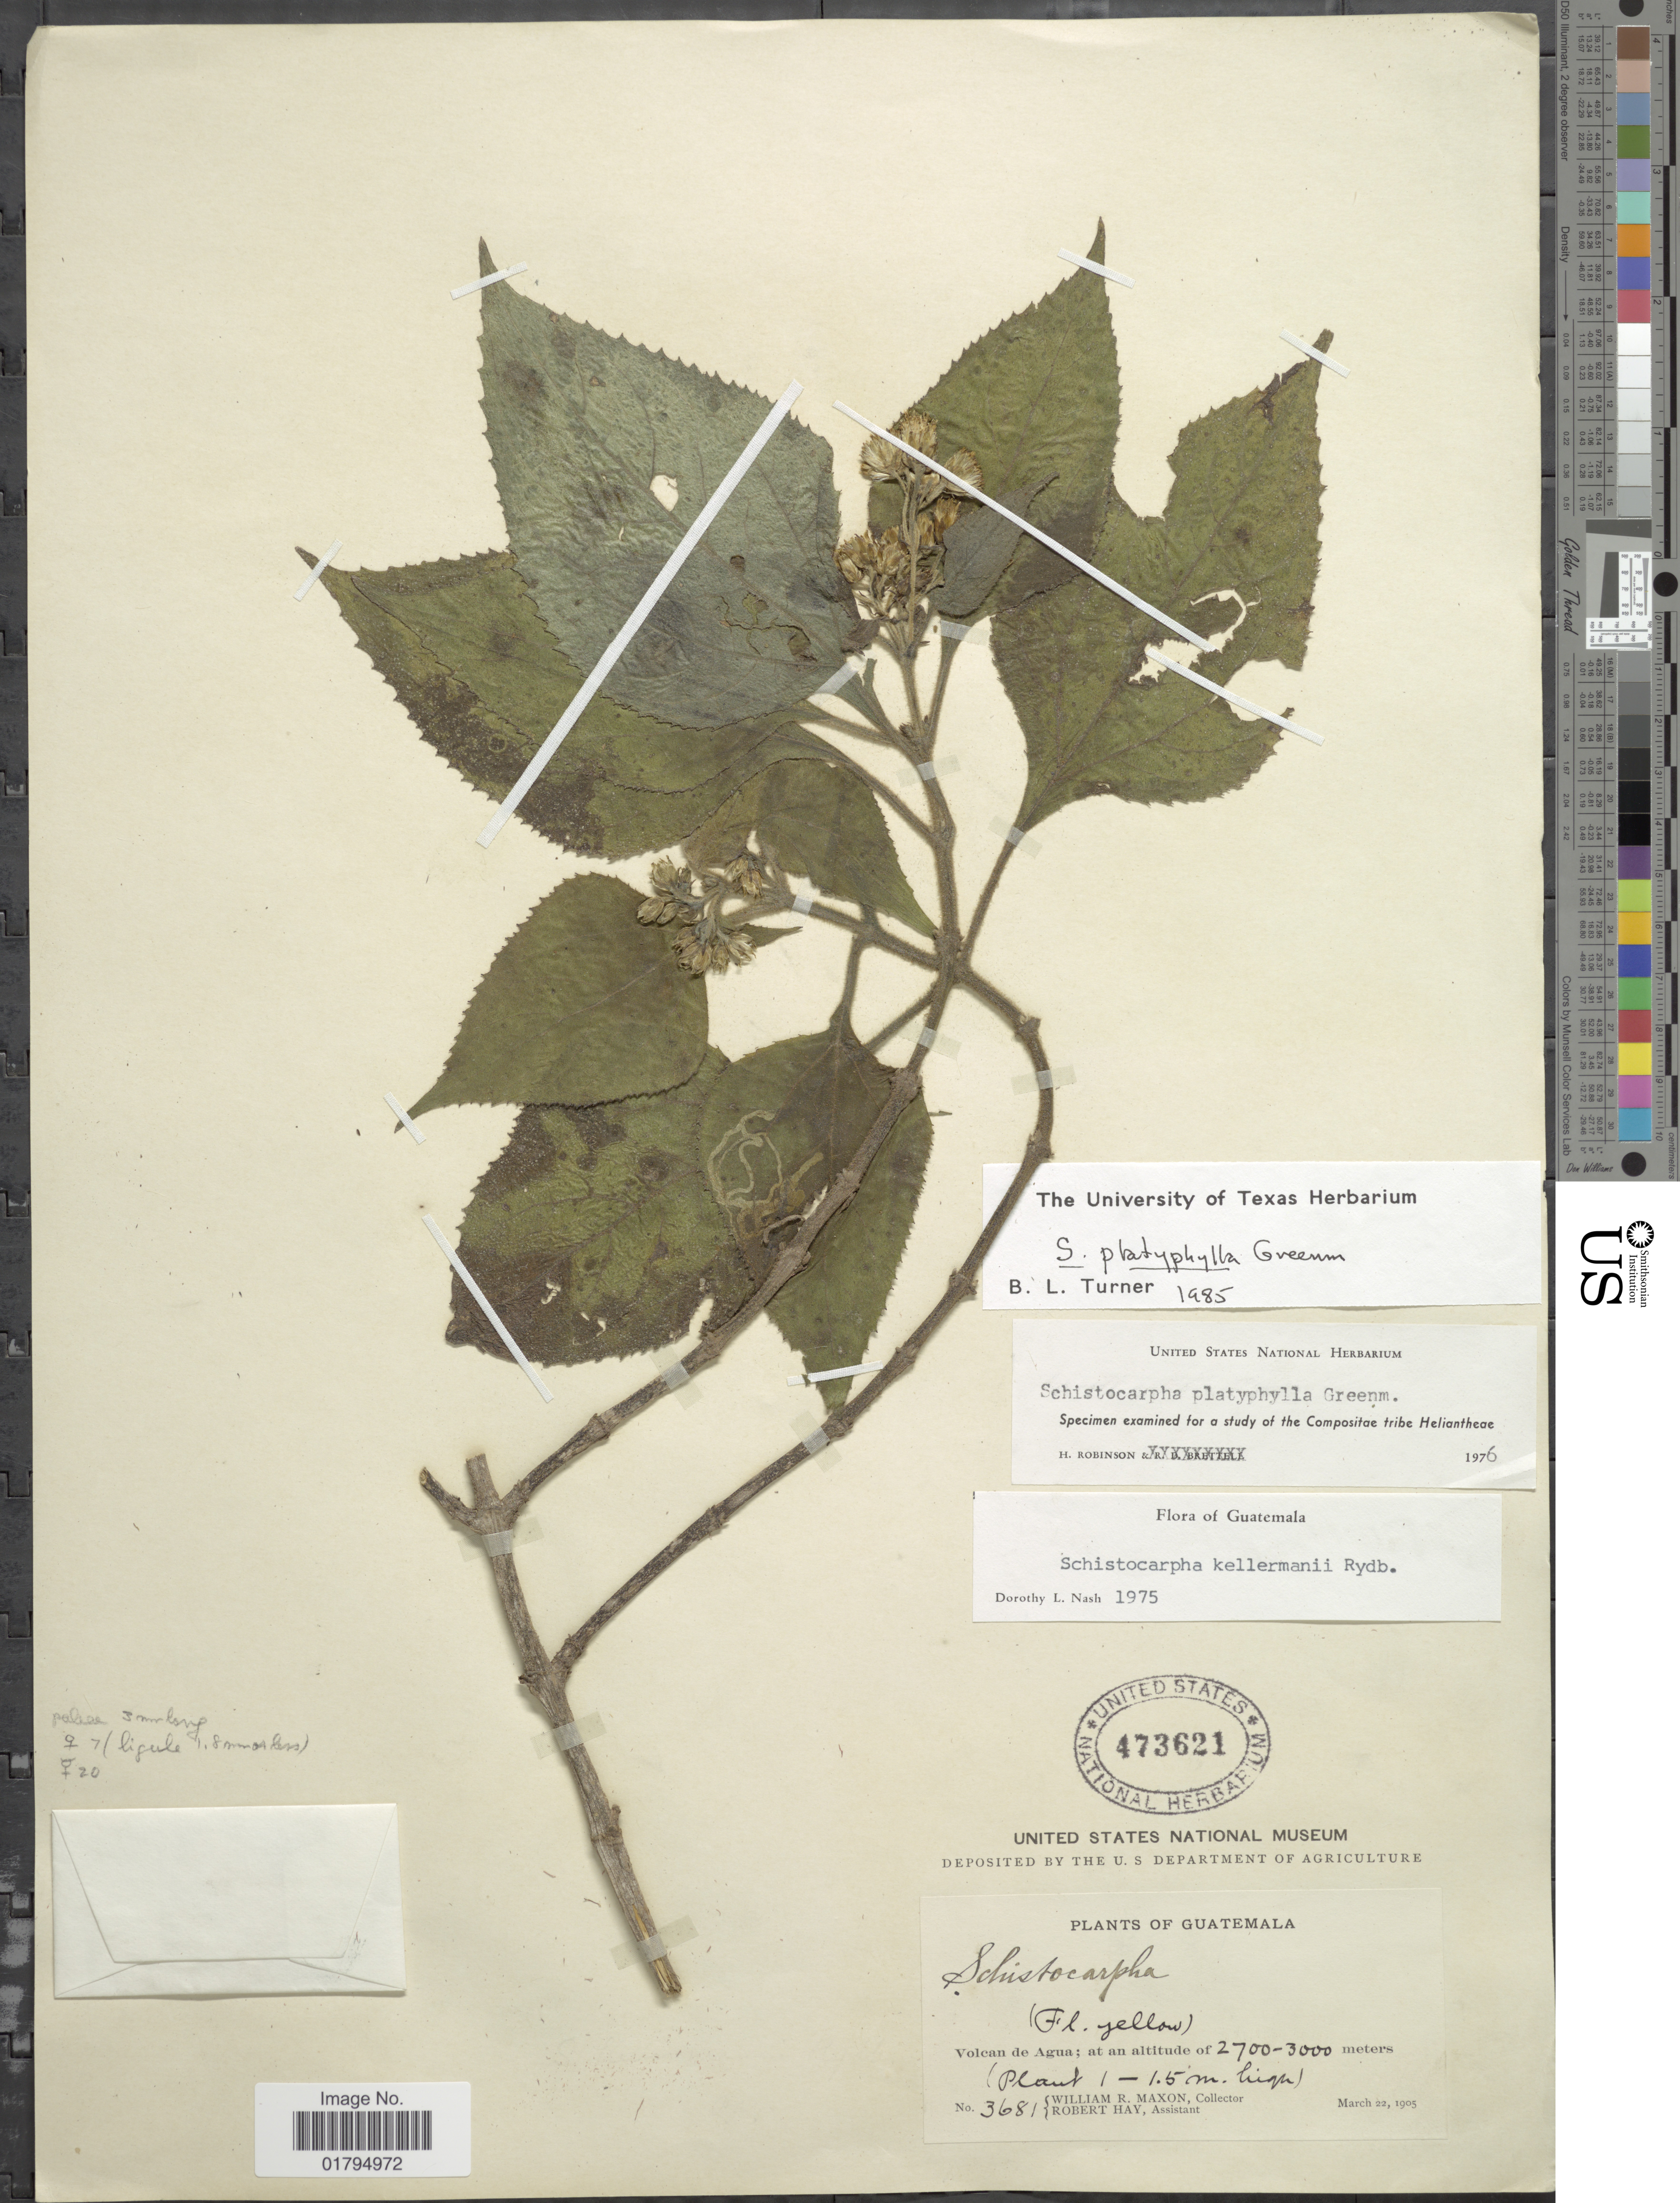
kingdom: Plantae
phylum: Tracheophyta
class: Magnoliopsida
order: Asterales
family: Asteraceae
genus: Schistocarpha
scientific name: Schistocarpha platyphylla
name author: Greenm.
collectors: W. R. Maxon & R. Hay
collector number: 3681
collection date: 1905-03-22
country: Guatemala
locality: Vicinity of Agua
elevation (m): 2700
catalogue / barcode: US 473621